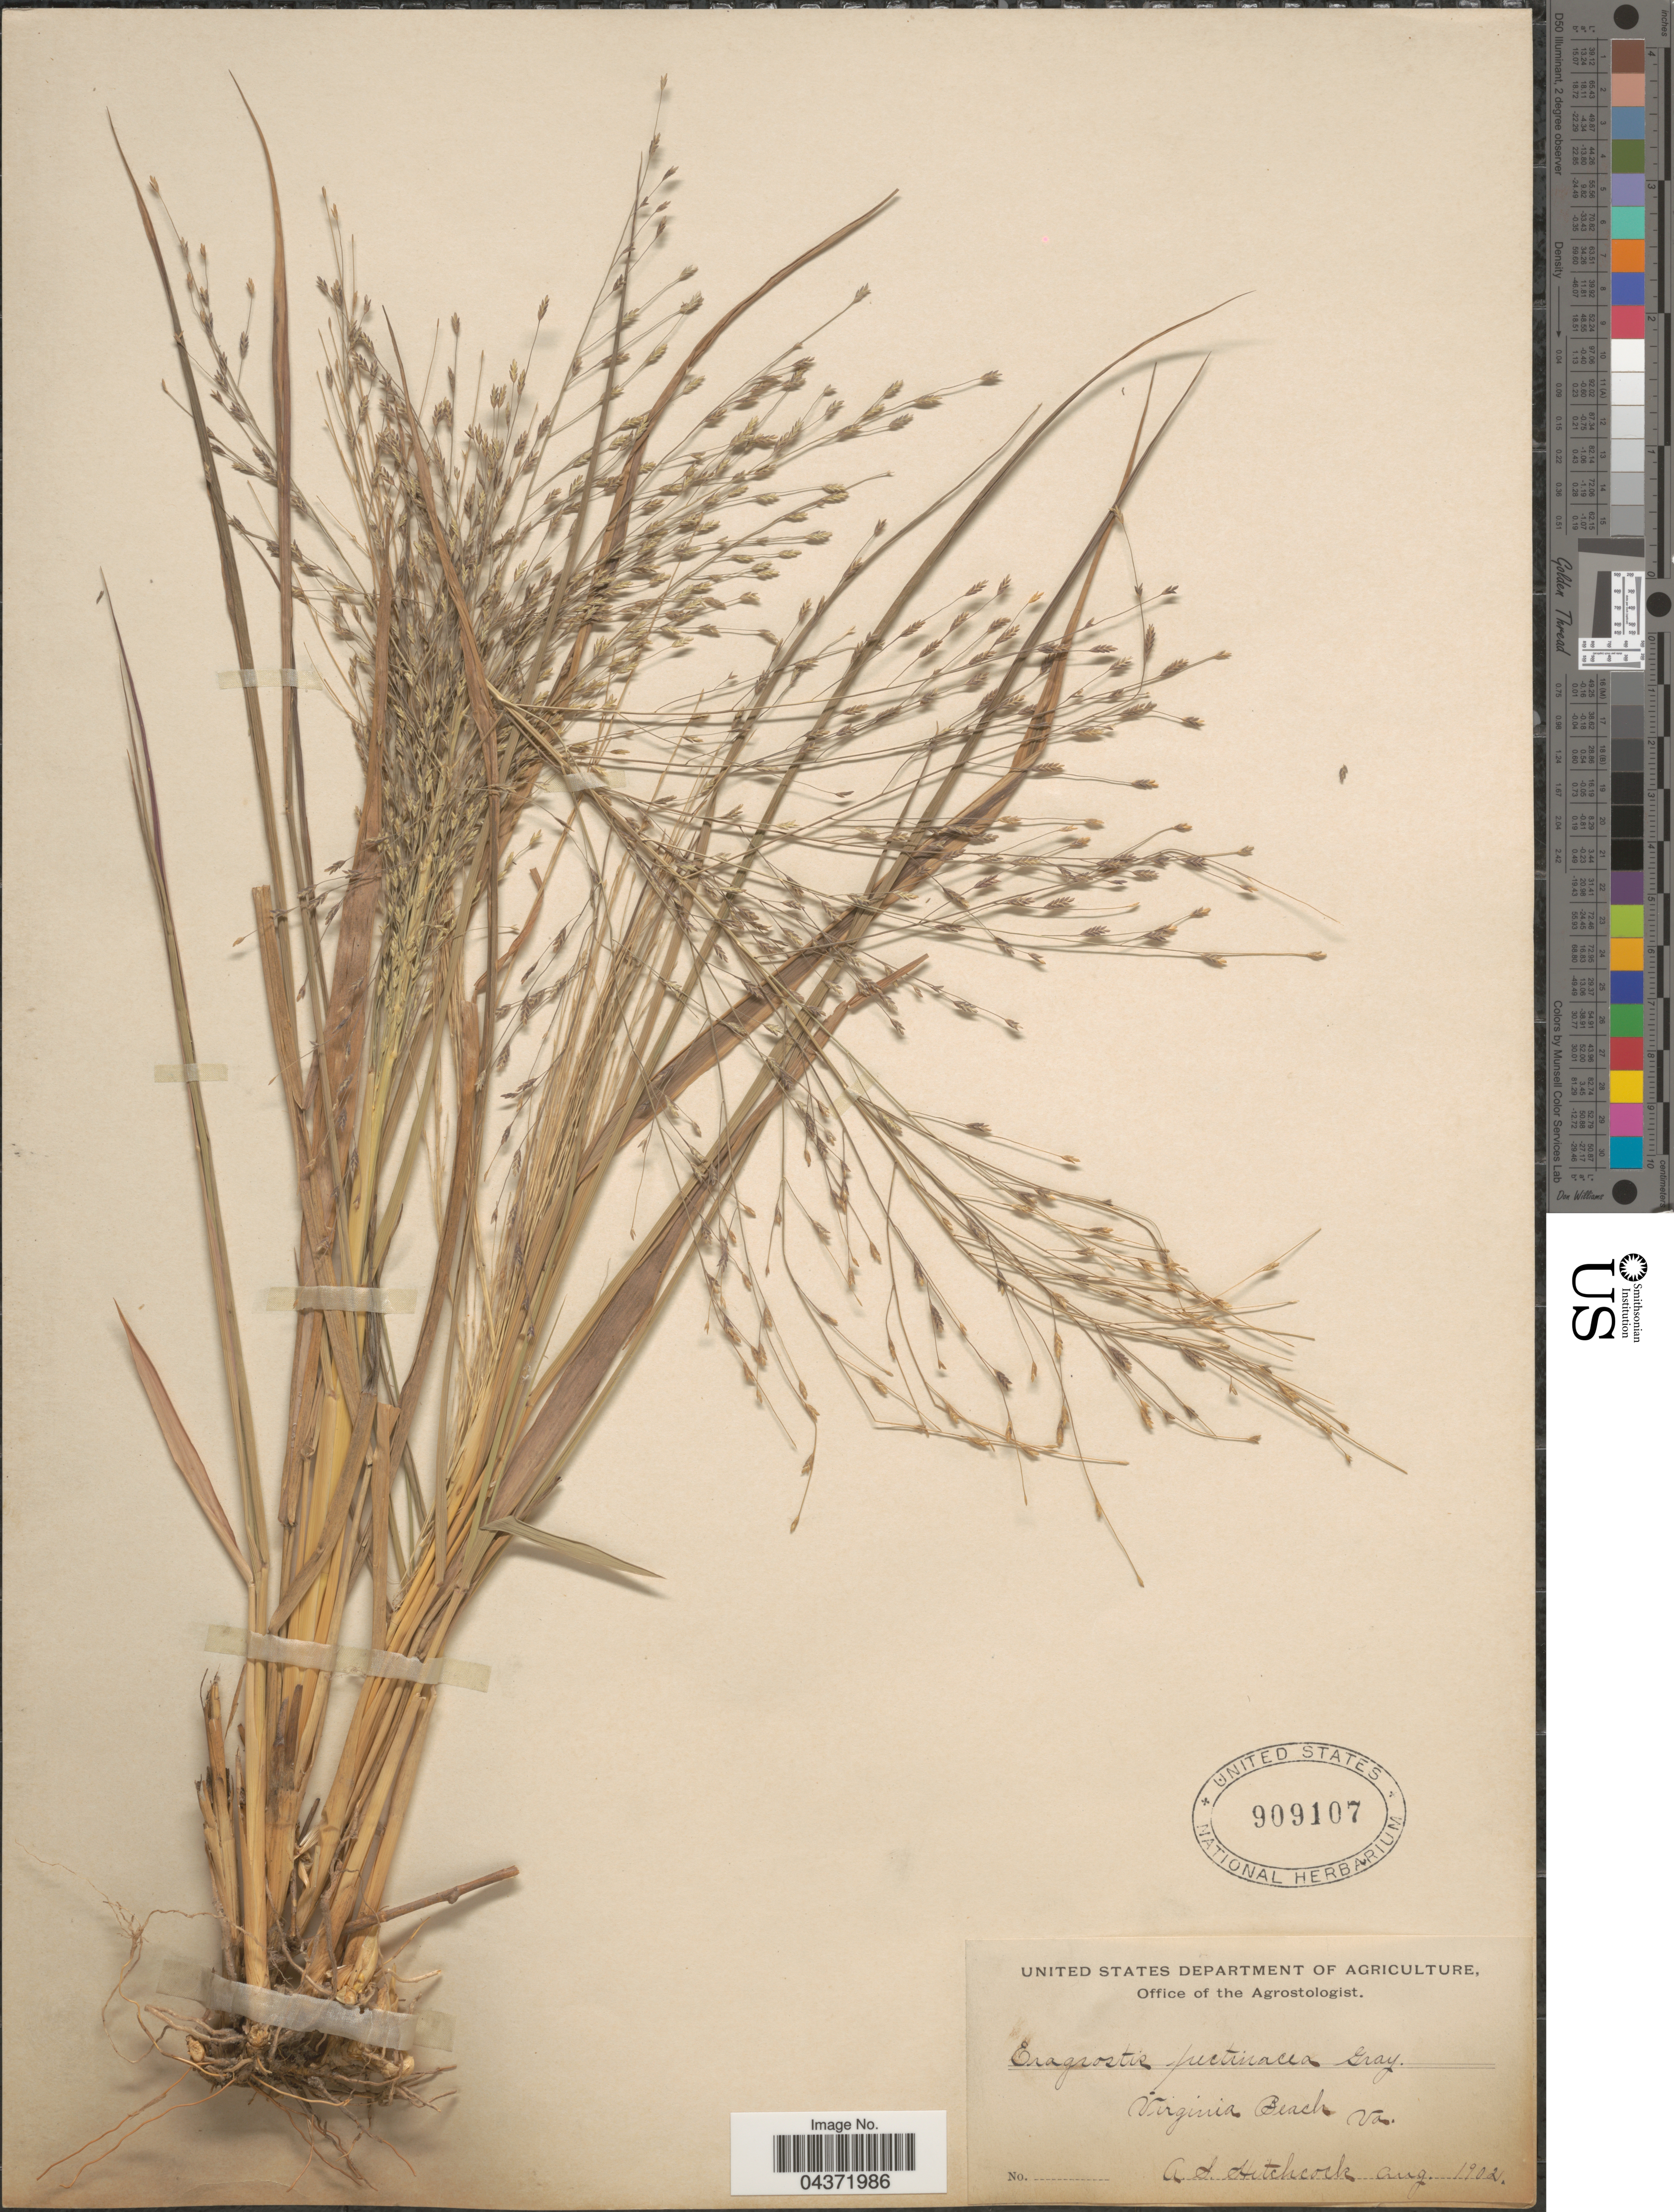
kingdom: Plantae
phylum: Tracheophyta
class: Liliopsida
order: Poales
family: Poaceae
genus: Eragrostis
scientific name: Eragrostis spectabilis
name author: (Pursh) Steud.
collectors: A. S. Hitchcock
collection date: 1902-08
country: United States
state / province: Virginia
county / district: City of Virginia Beach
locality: Virginia Beach.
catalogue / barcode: US 909107